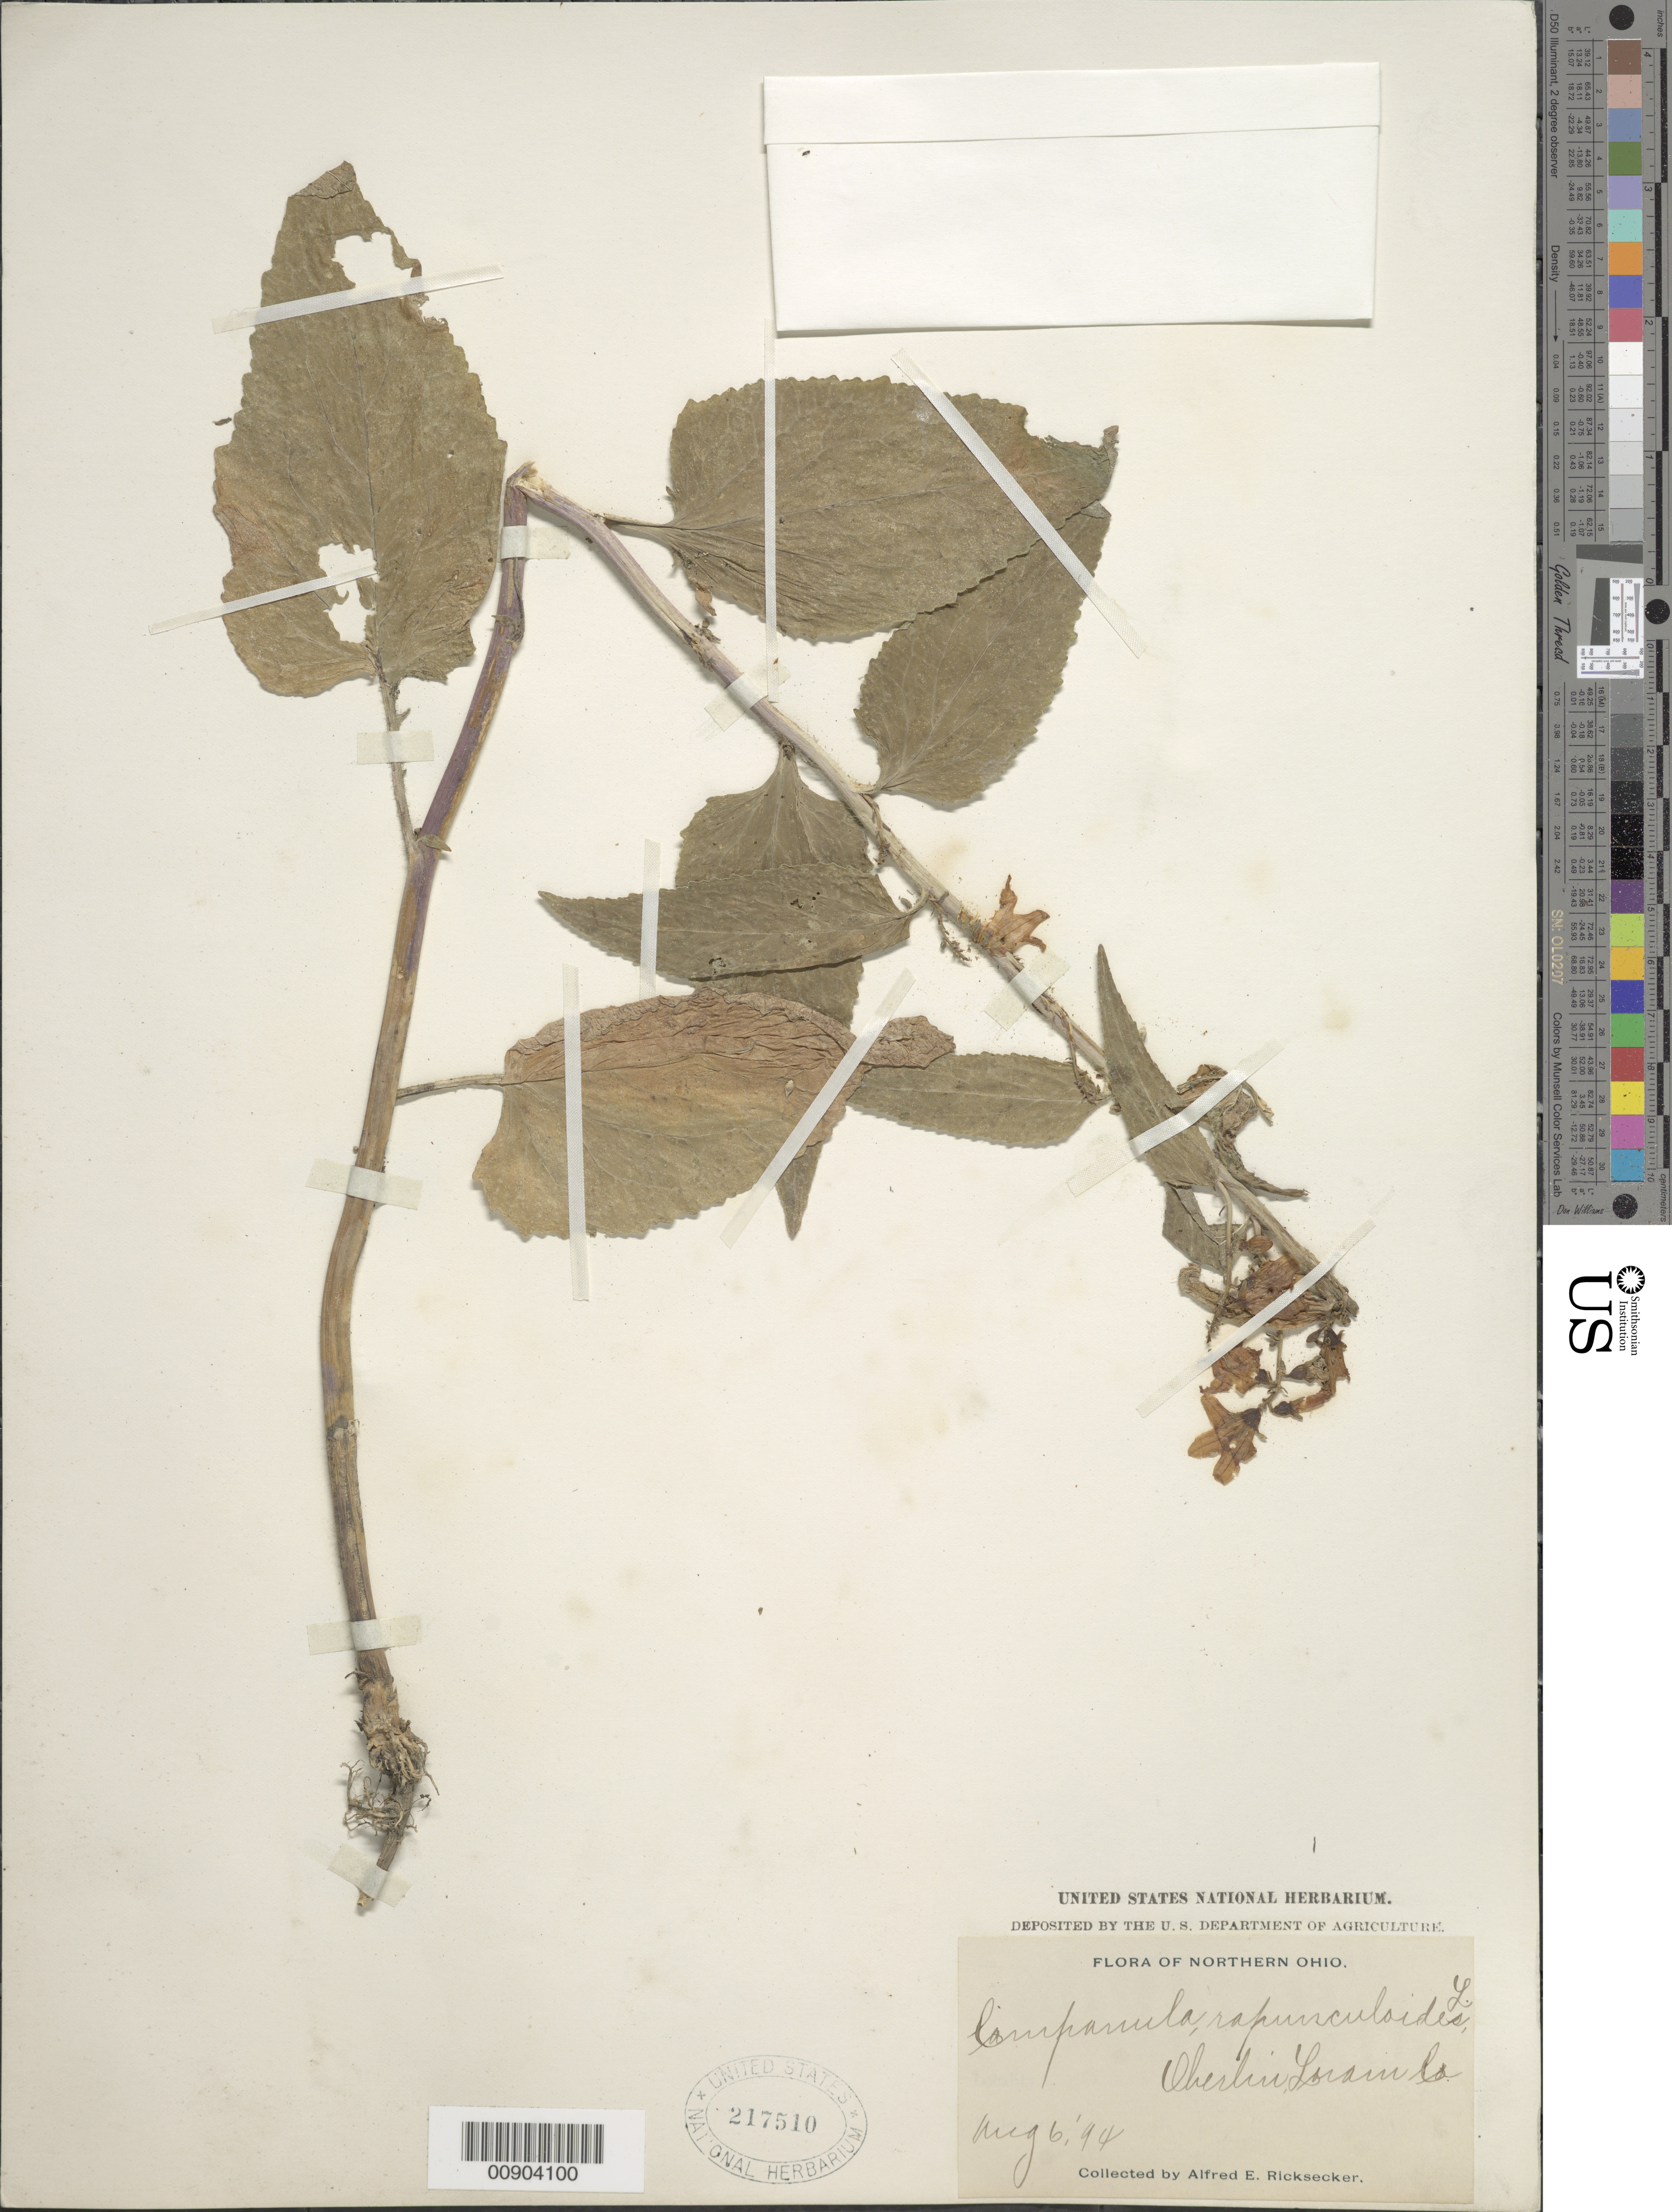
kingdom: Plantae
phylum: Tracheophyta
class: Magnoliopsida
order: Asterales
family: Campanulaceae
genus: Campanula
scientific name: Campanula rapunculoides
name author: L.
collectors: A. E. Ricksecker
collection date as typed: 06 Aug 1894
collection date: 1894-08-06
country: United States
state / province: Ohio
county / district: Lorain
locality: Oberlin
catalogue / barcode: US 217510